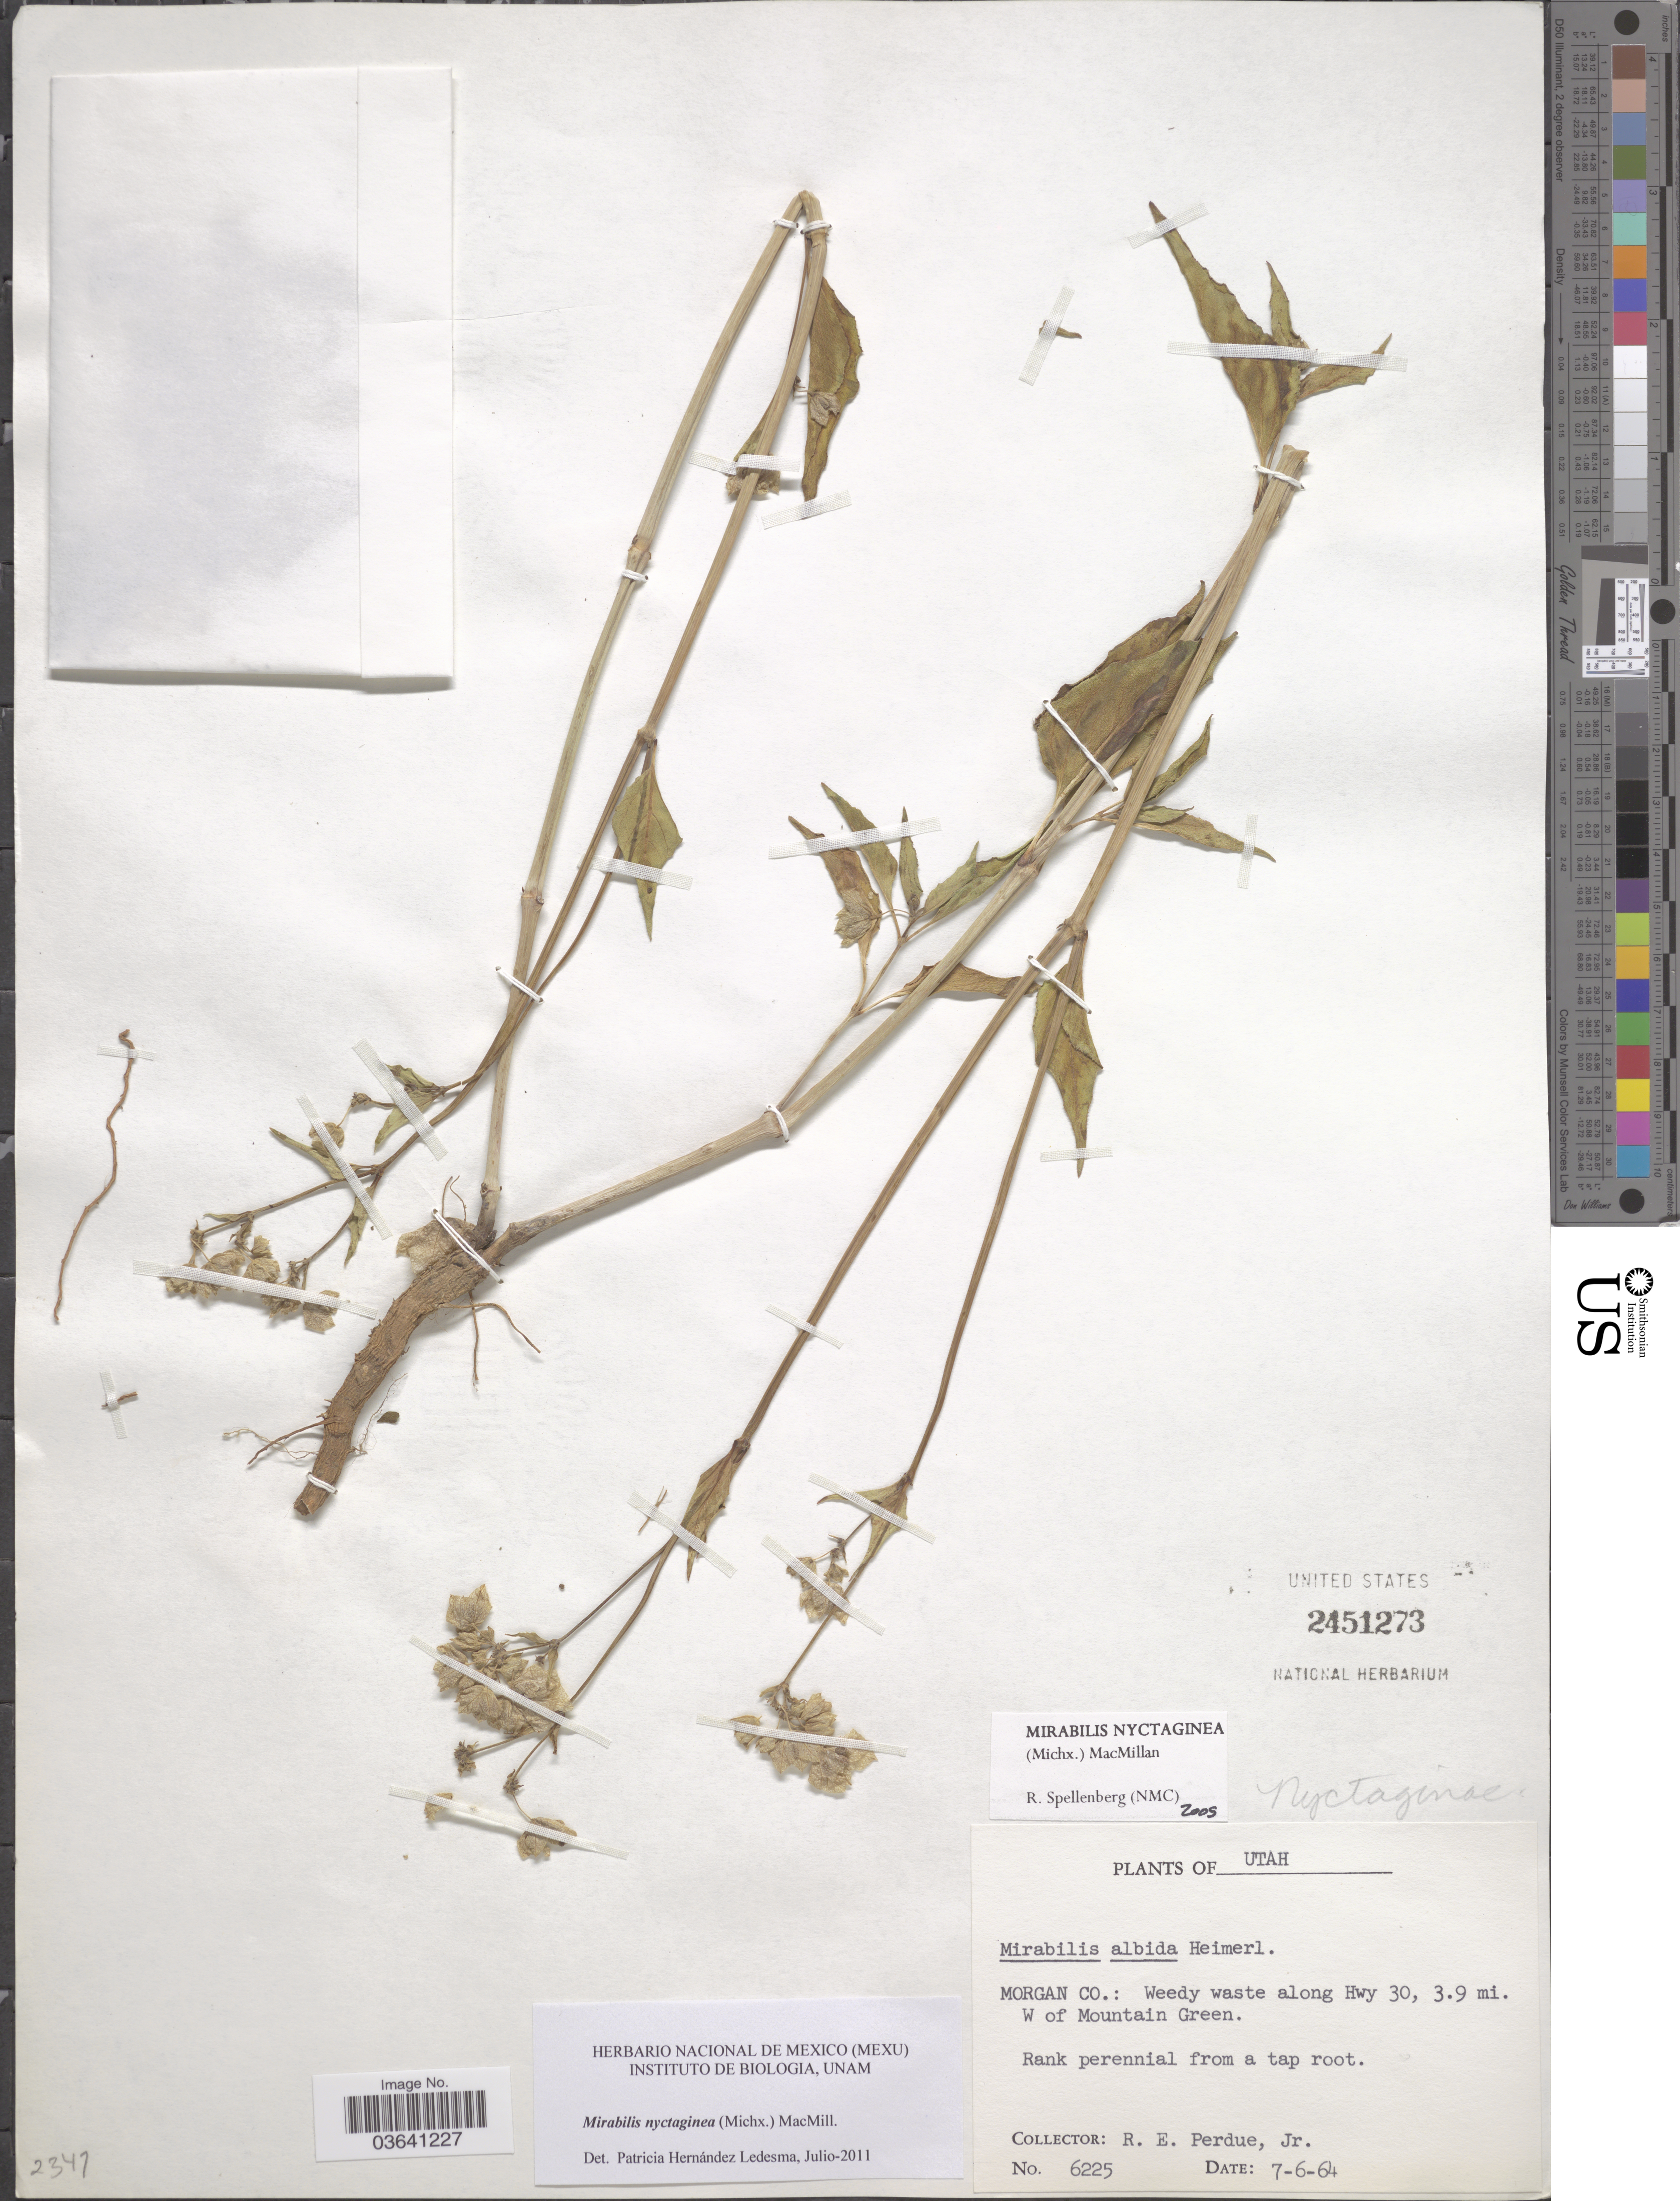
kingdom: Plantae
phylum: Tracheophyta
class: Magnoliopsida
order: Caryophyllales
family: Nyctaginaceae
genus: Mirabilis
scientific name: Mirabilis nyctaginea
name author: (Michx.) MacMill.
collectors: R. E. Perdue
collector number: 6225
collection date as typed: Transcribed d/m/y: 6/7/64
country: United States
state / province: Utah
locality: Morgan Co.: Weedy waste along Hwy 30, 3.9 mi. W of Mountain Green.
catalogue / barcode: US 2451273